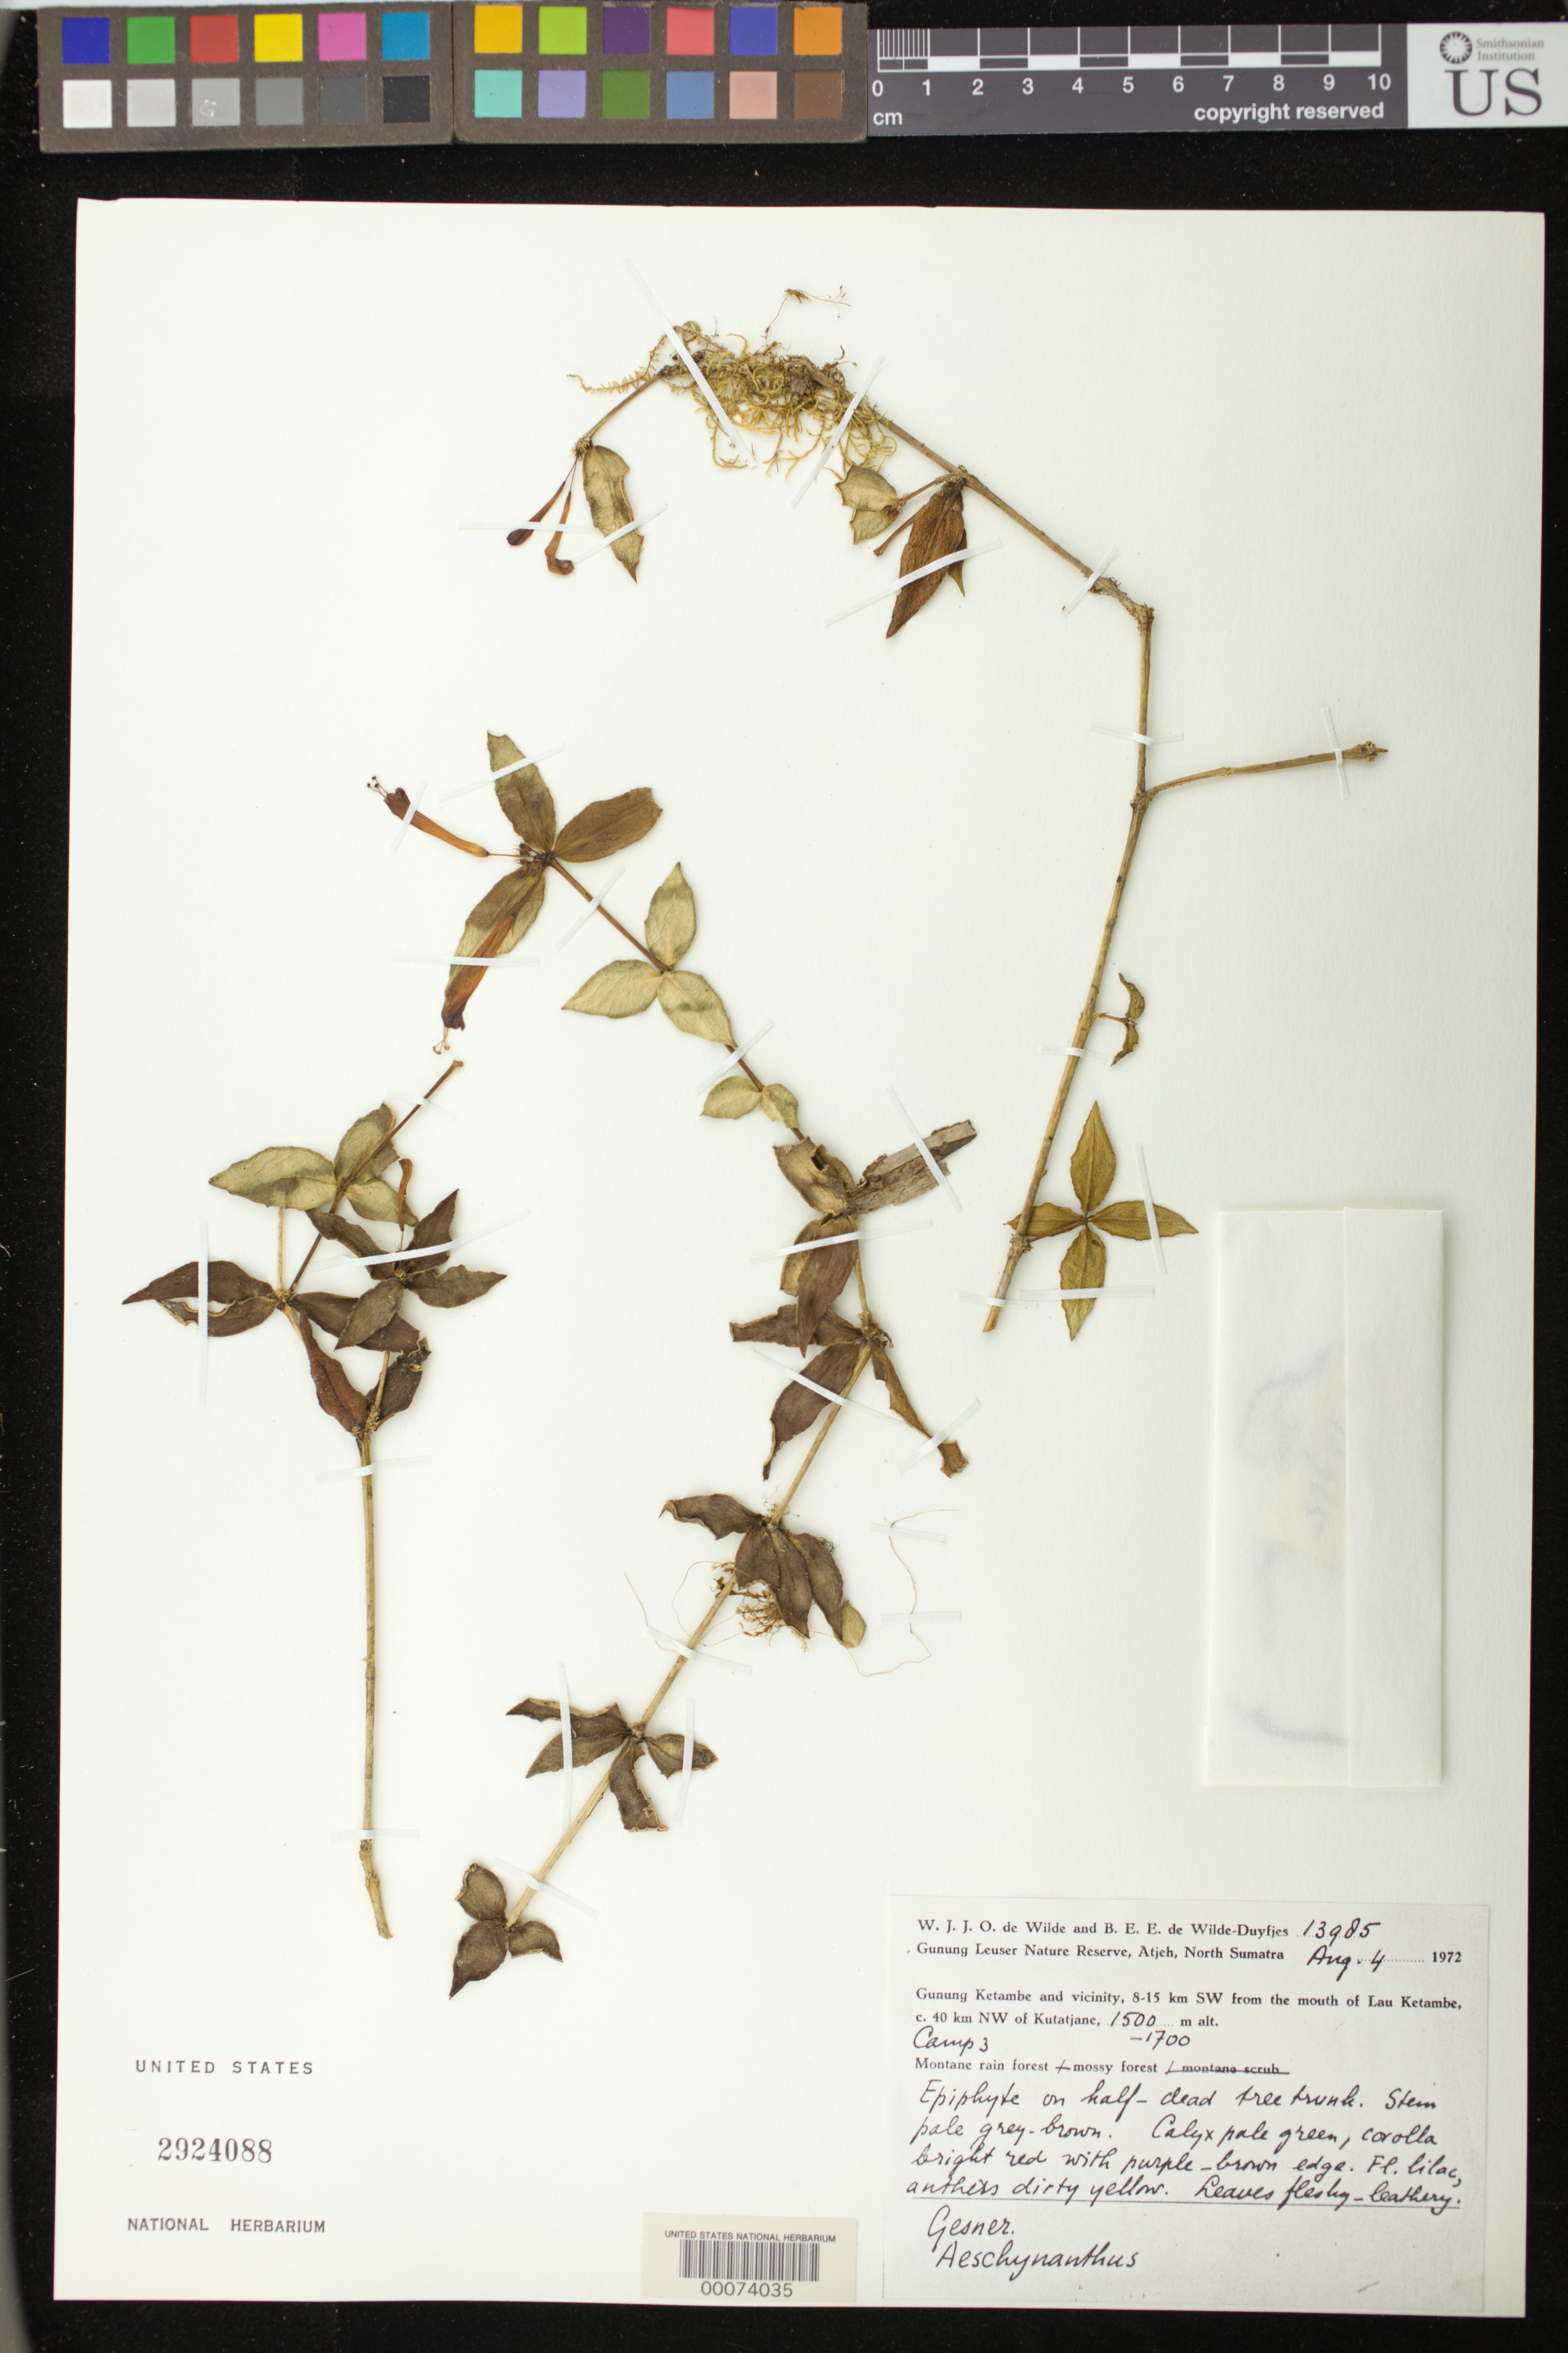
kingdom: Plantae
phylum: Tracheophyta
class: Magnoliopsida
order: Lamiales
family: Gesneriaceae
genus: Aeschynanthus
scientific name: Aeschynanthus sp.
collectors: W. J. de Wilde & B. E. de Wilde-Duyfjes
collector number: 13985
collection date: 1972-08-04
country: Indonesia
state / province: Sumatra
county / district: Sumatera Utara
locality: Gunung Leuser Nature Reserve, Atjeh, North Sumatra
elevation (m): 1500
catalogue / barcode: US 2924088